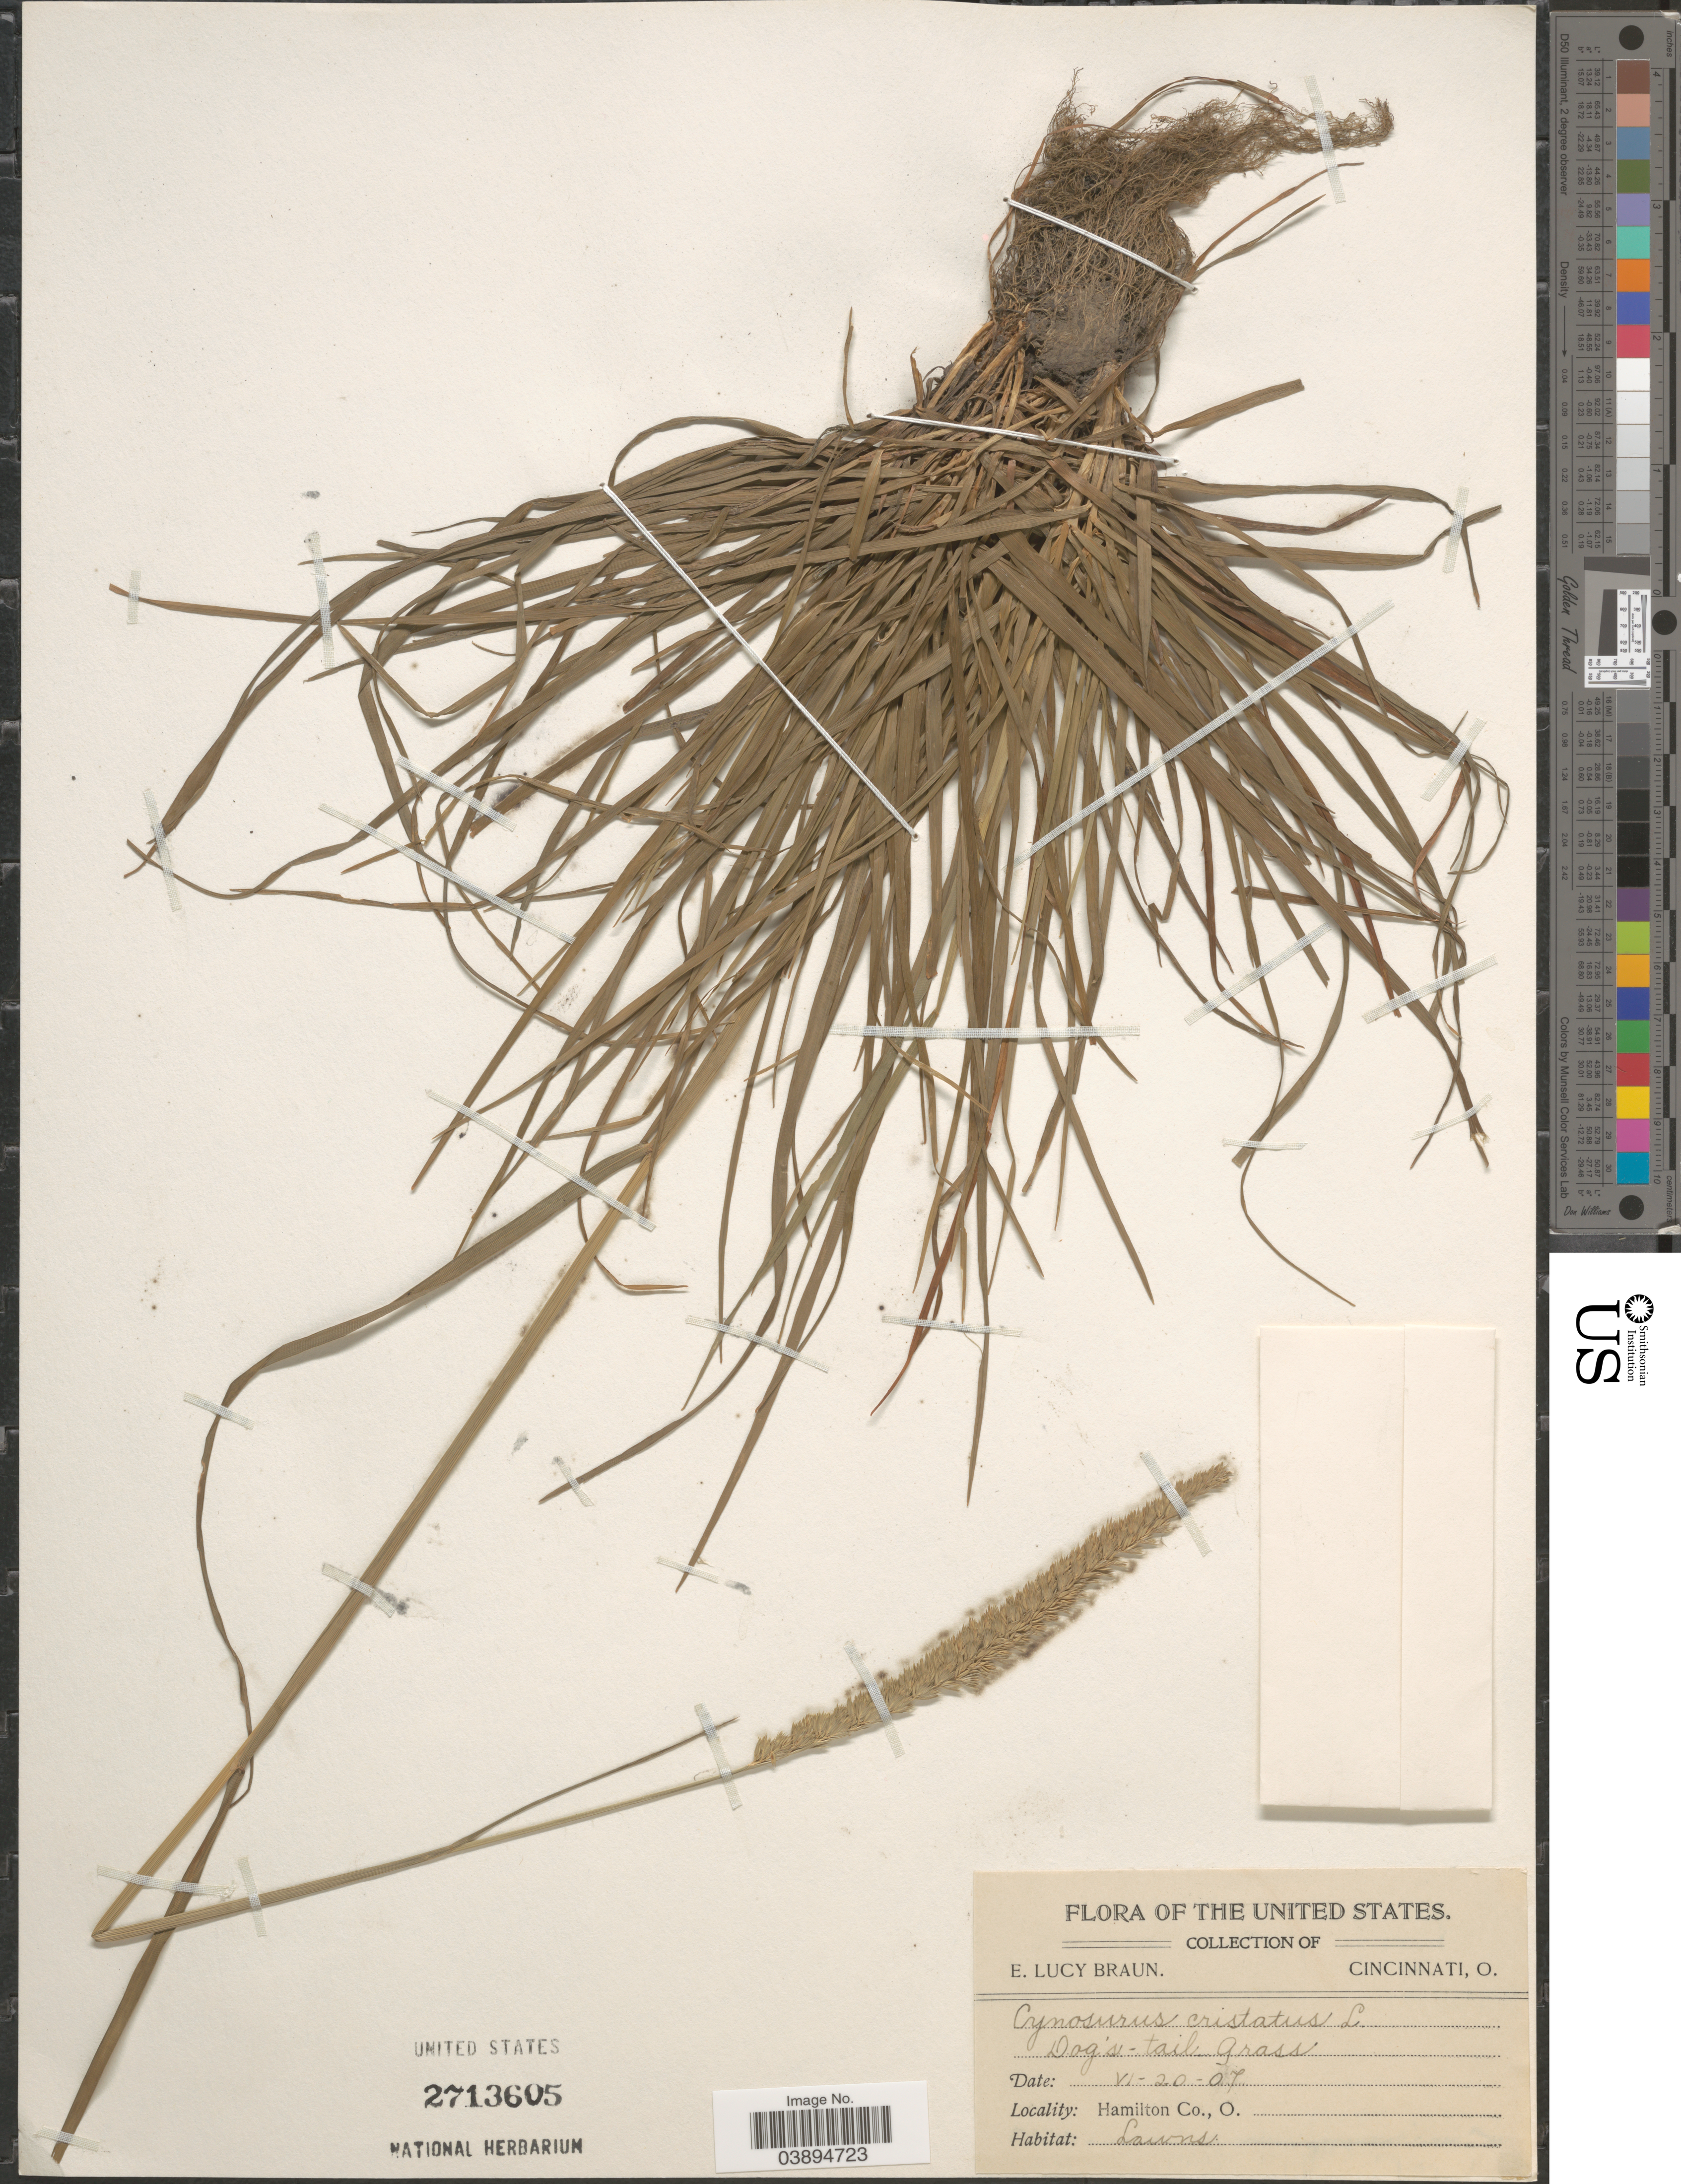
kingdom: Plantae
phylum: Tracheophyta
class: Liliopsida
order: Poales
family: Poaceae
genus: Cynosurus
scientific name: Cynosurus cristatus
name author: L.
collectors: E. L. Braun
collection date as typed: Transcribed d/m/y: 20/6/7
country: United States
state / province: Ohio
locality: Hamilton Co.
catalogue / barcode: US 2713605